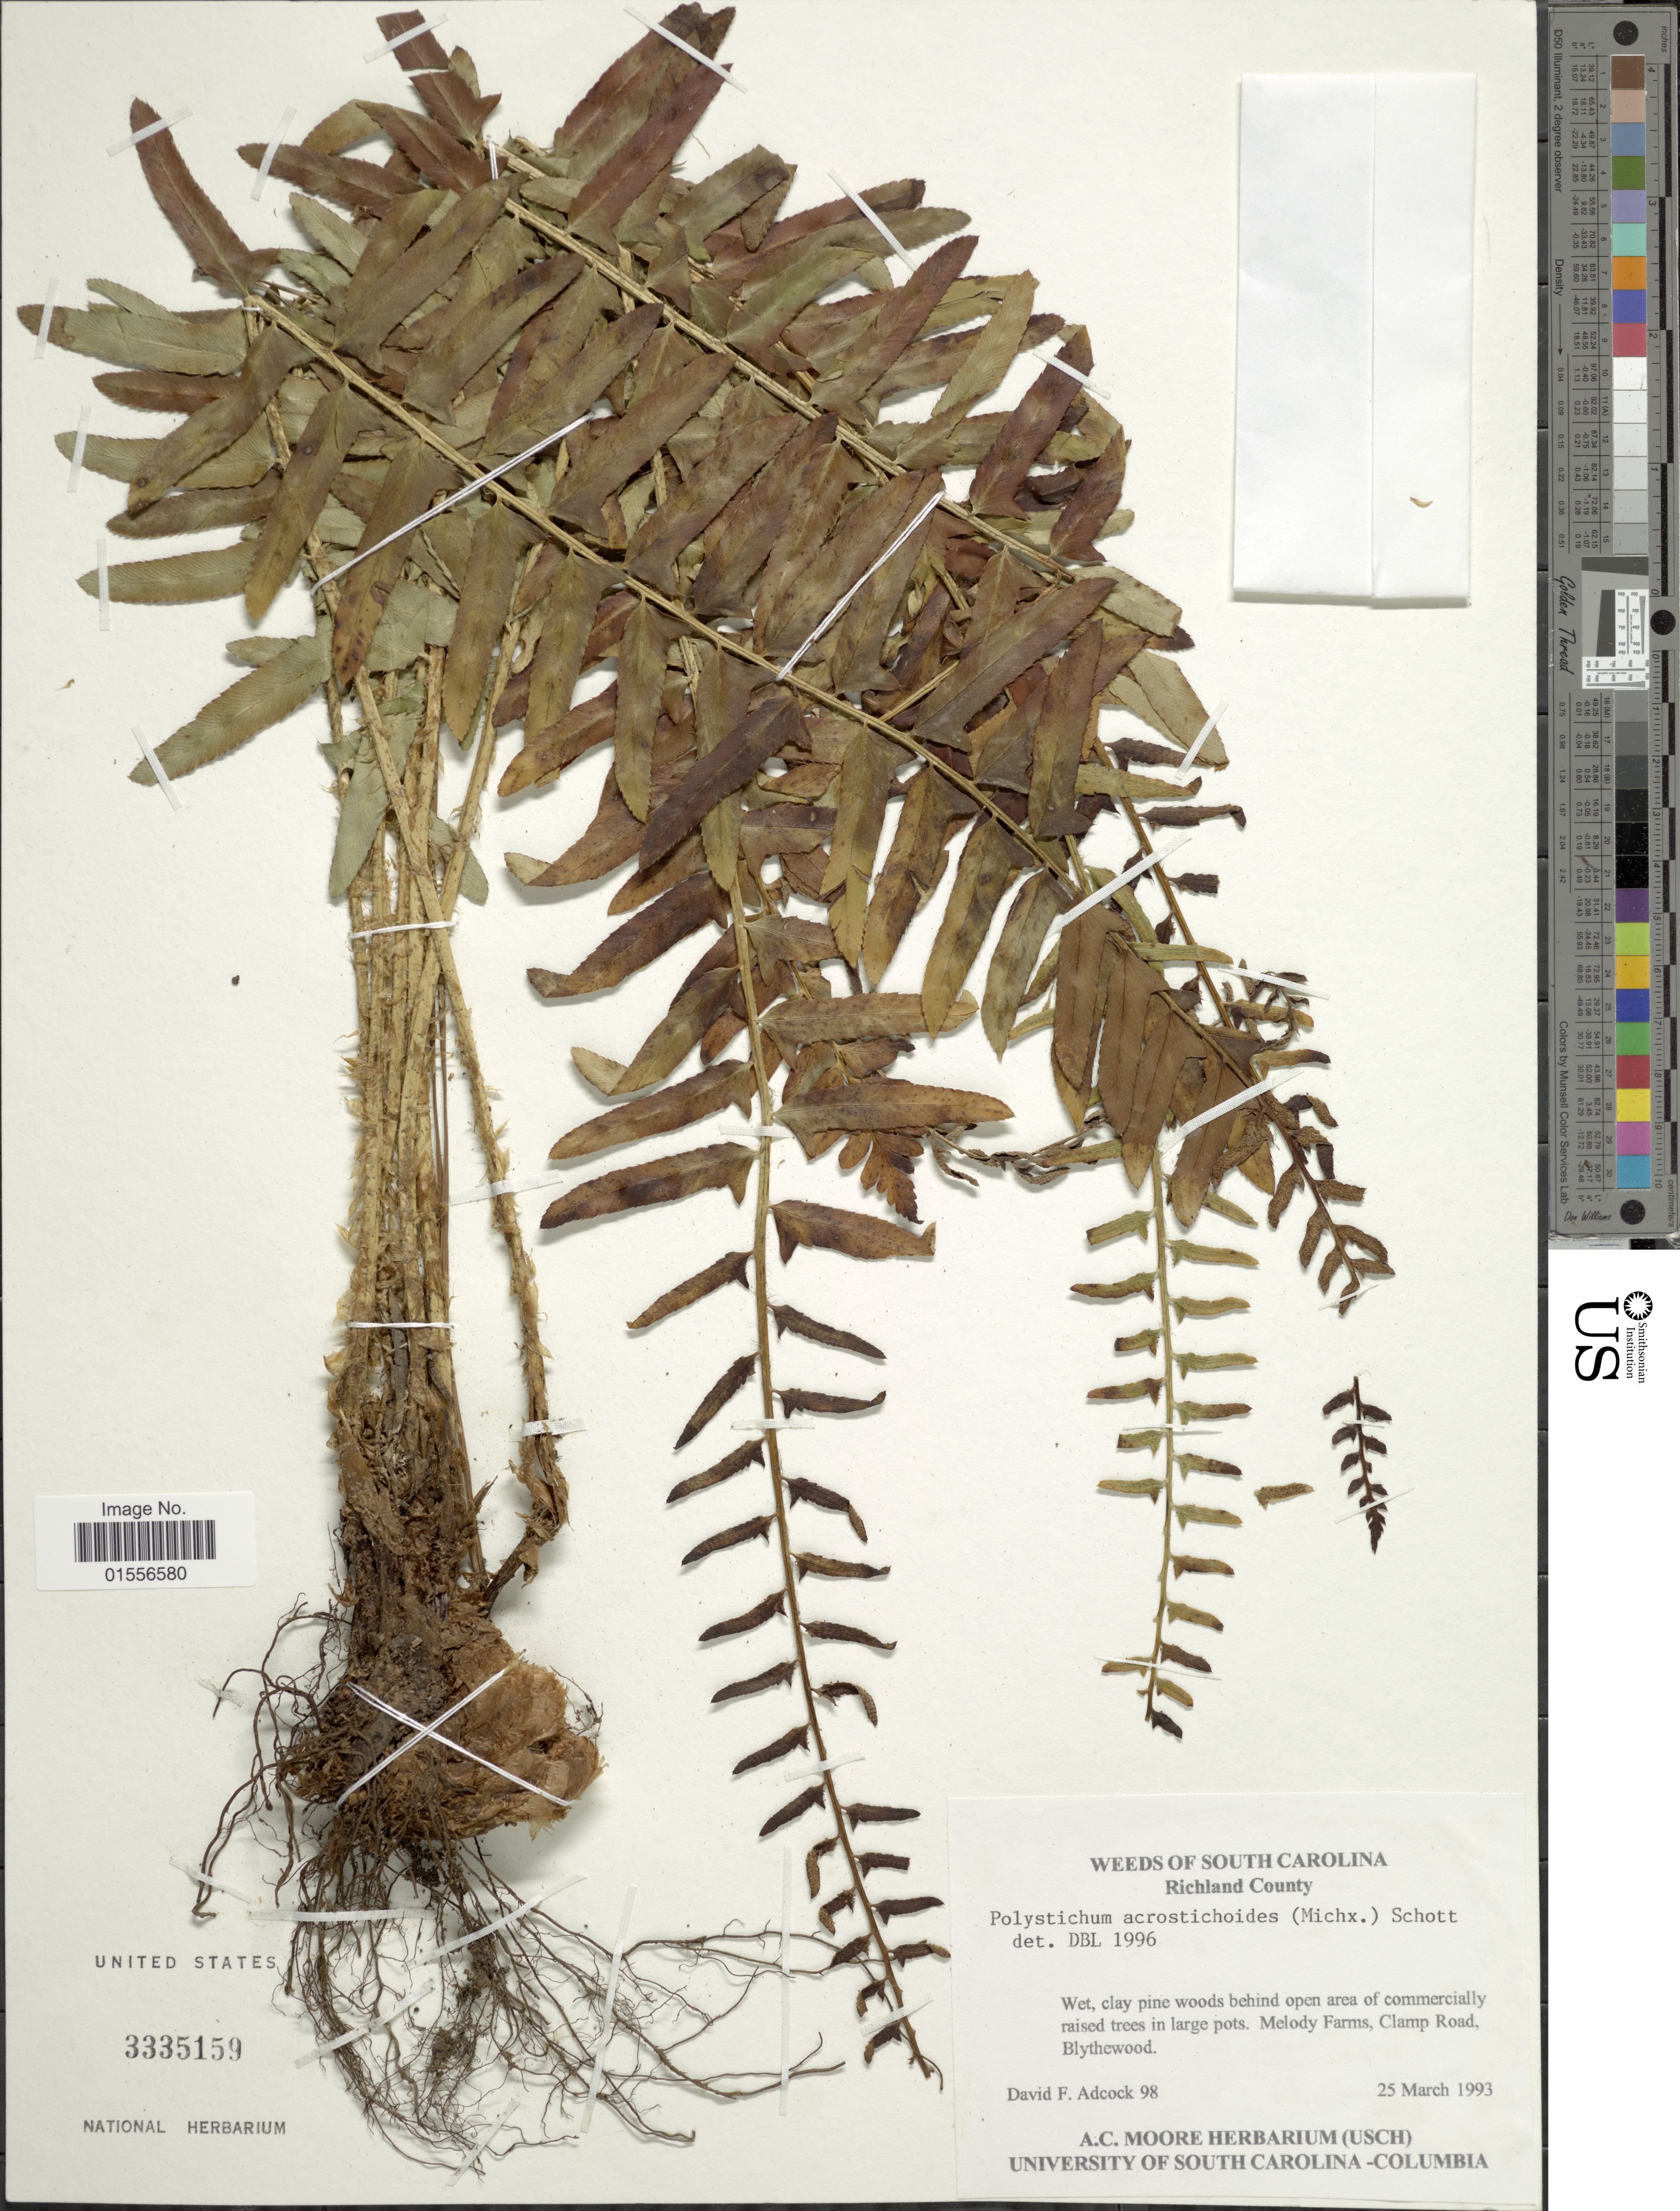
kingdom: Plantae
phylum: Tracheophyta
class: Polypodiopsida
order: Polypodiales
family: Dryopteridaceae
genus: Polystichum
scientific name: Polystichum acrostichoides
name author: (Michx.) Schott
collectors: D. Adcock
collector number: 98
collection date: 1993-03-25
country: United States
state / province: South Carolina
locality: Richland County, behind open area of commercially raised trees in large pots, Melody Farms, Clamp Road, Blythewood.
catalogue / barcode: US 3335159